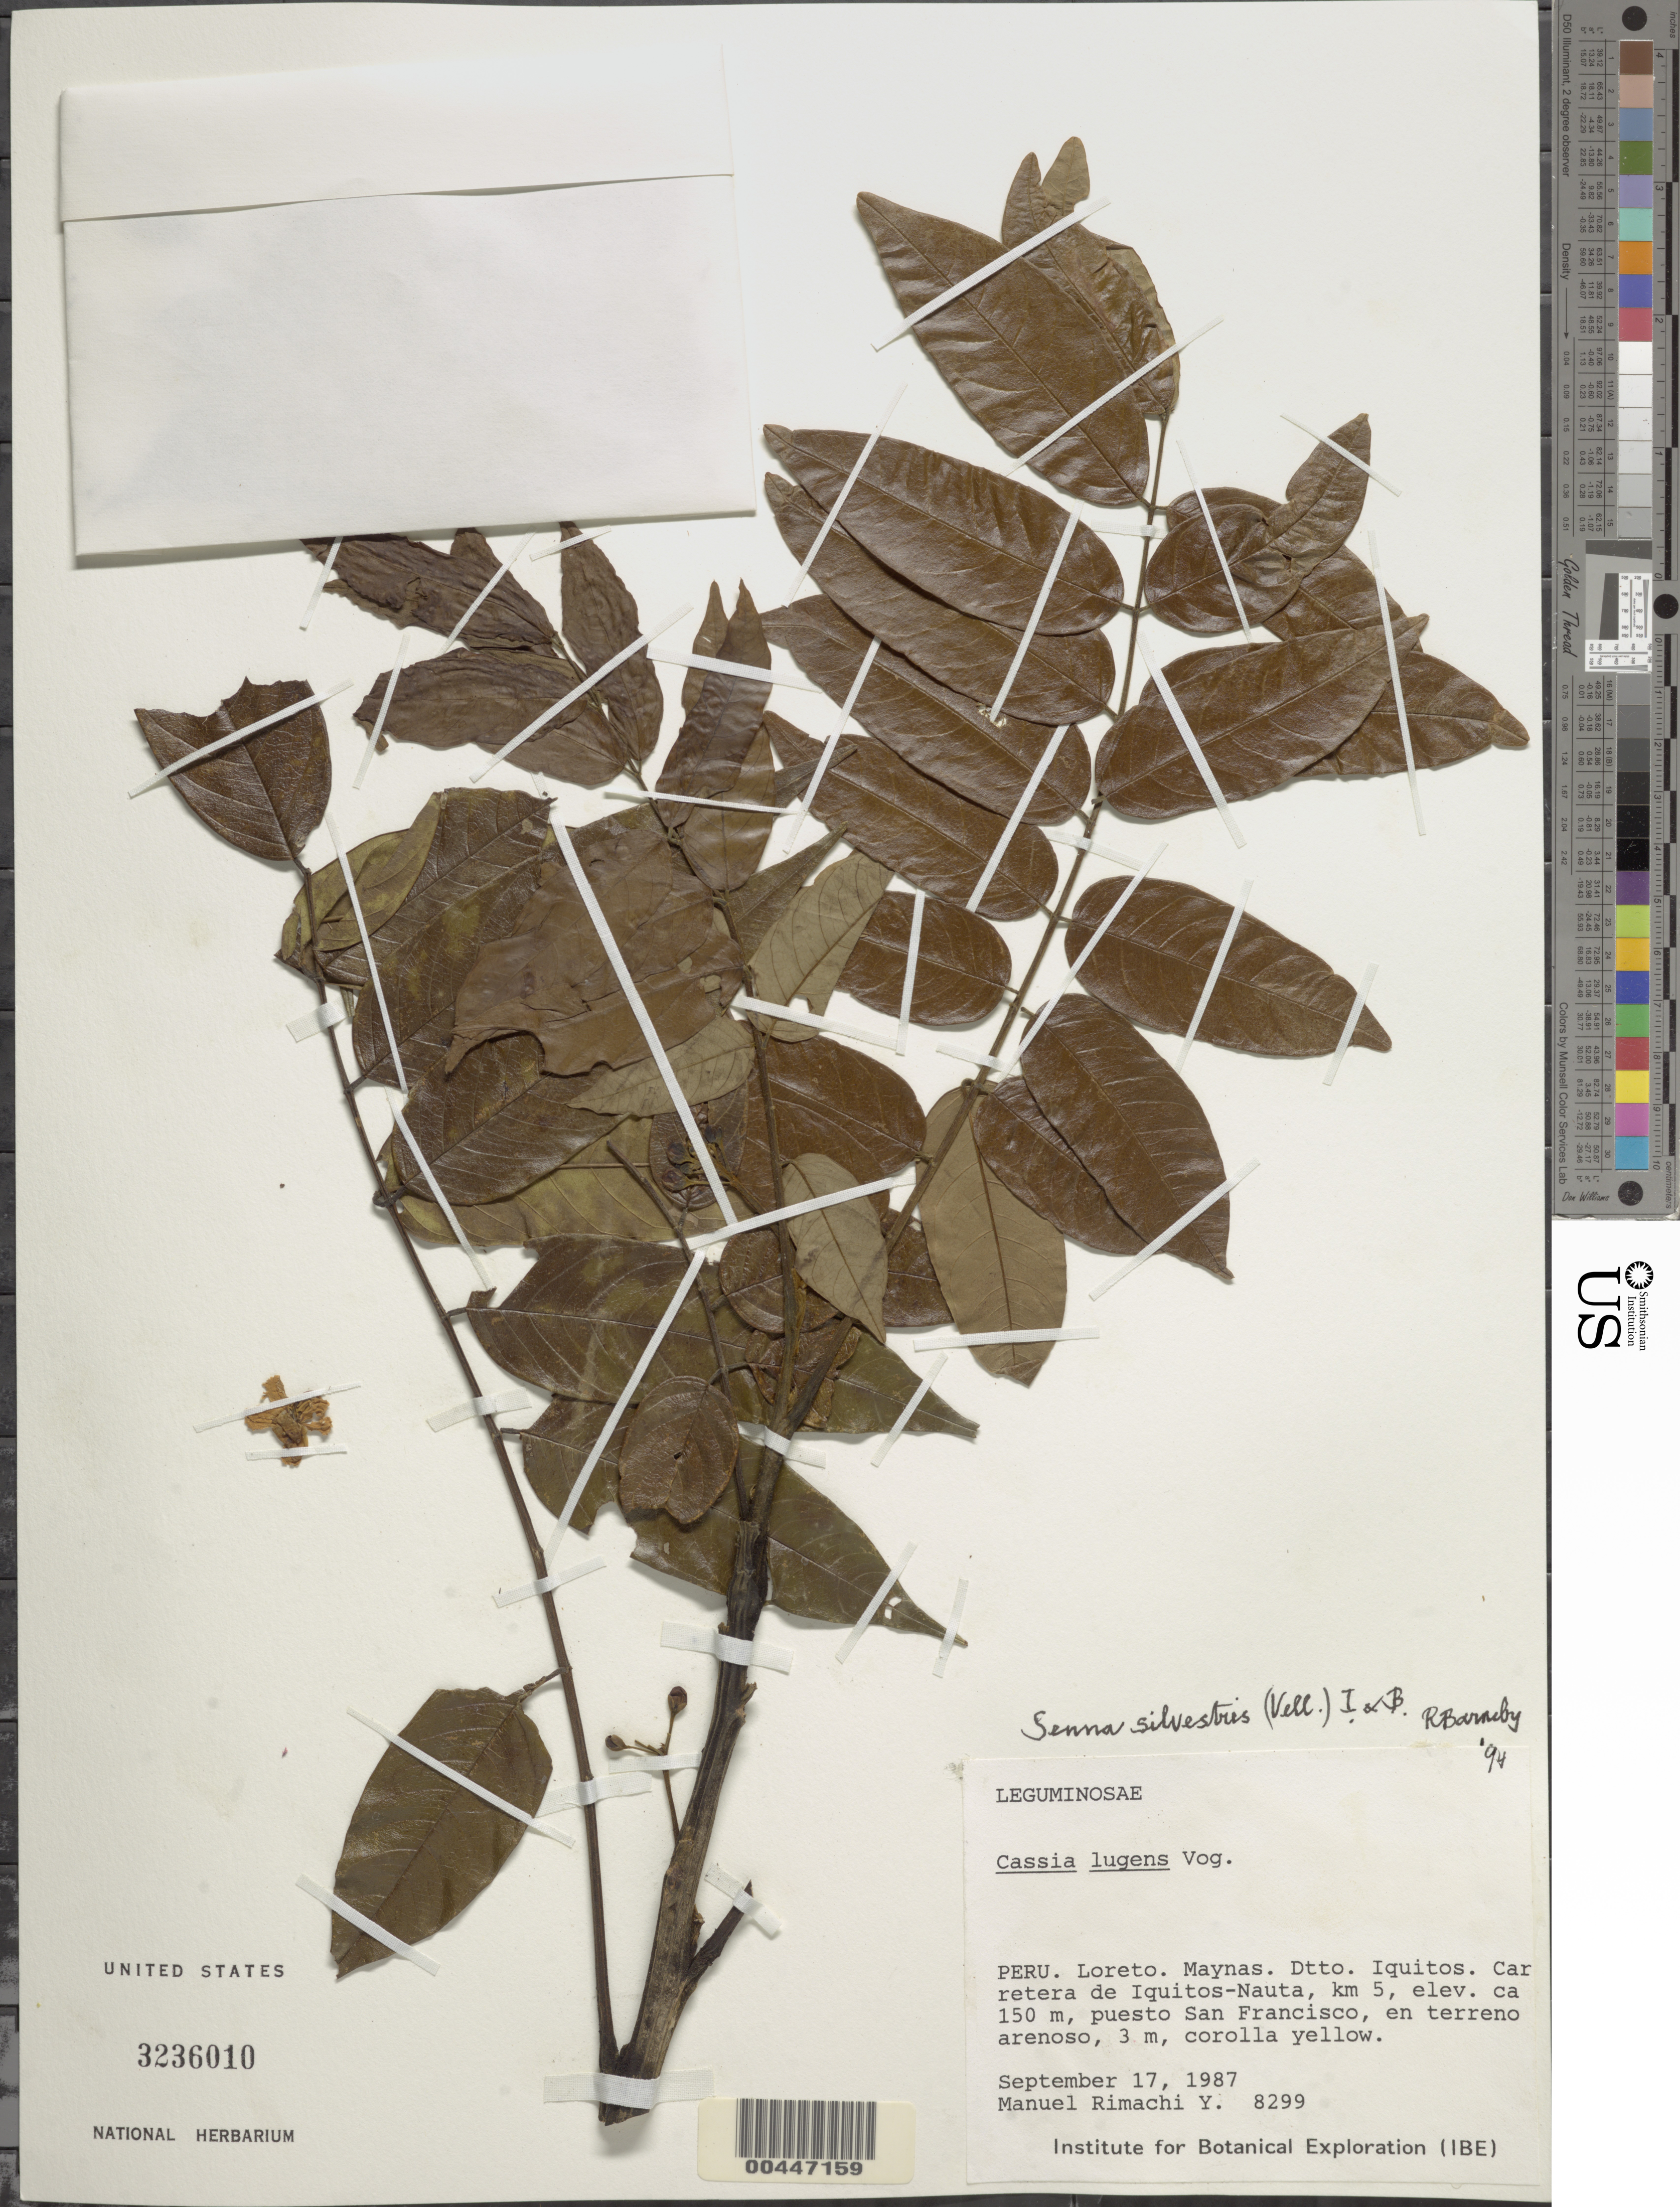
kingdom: Plantae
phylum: Tracheophyta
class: Magnoliopsida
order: Fabales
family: Fabaceae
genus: Senna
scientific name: Senna silvestris var. silvestris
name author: (Vell.) H.S. Irwin & Barneby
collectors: M. Rimachi Y.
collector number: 8299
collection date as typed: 17 Sep 1987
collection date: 1987-09-17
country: Peru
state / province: Loreto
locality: Maynas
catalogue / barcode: US 3236010